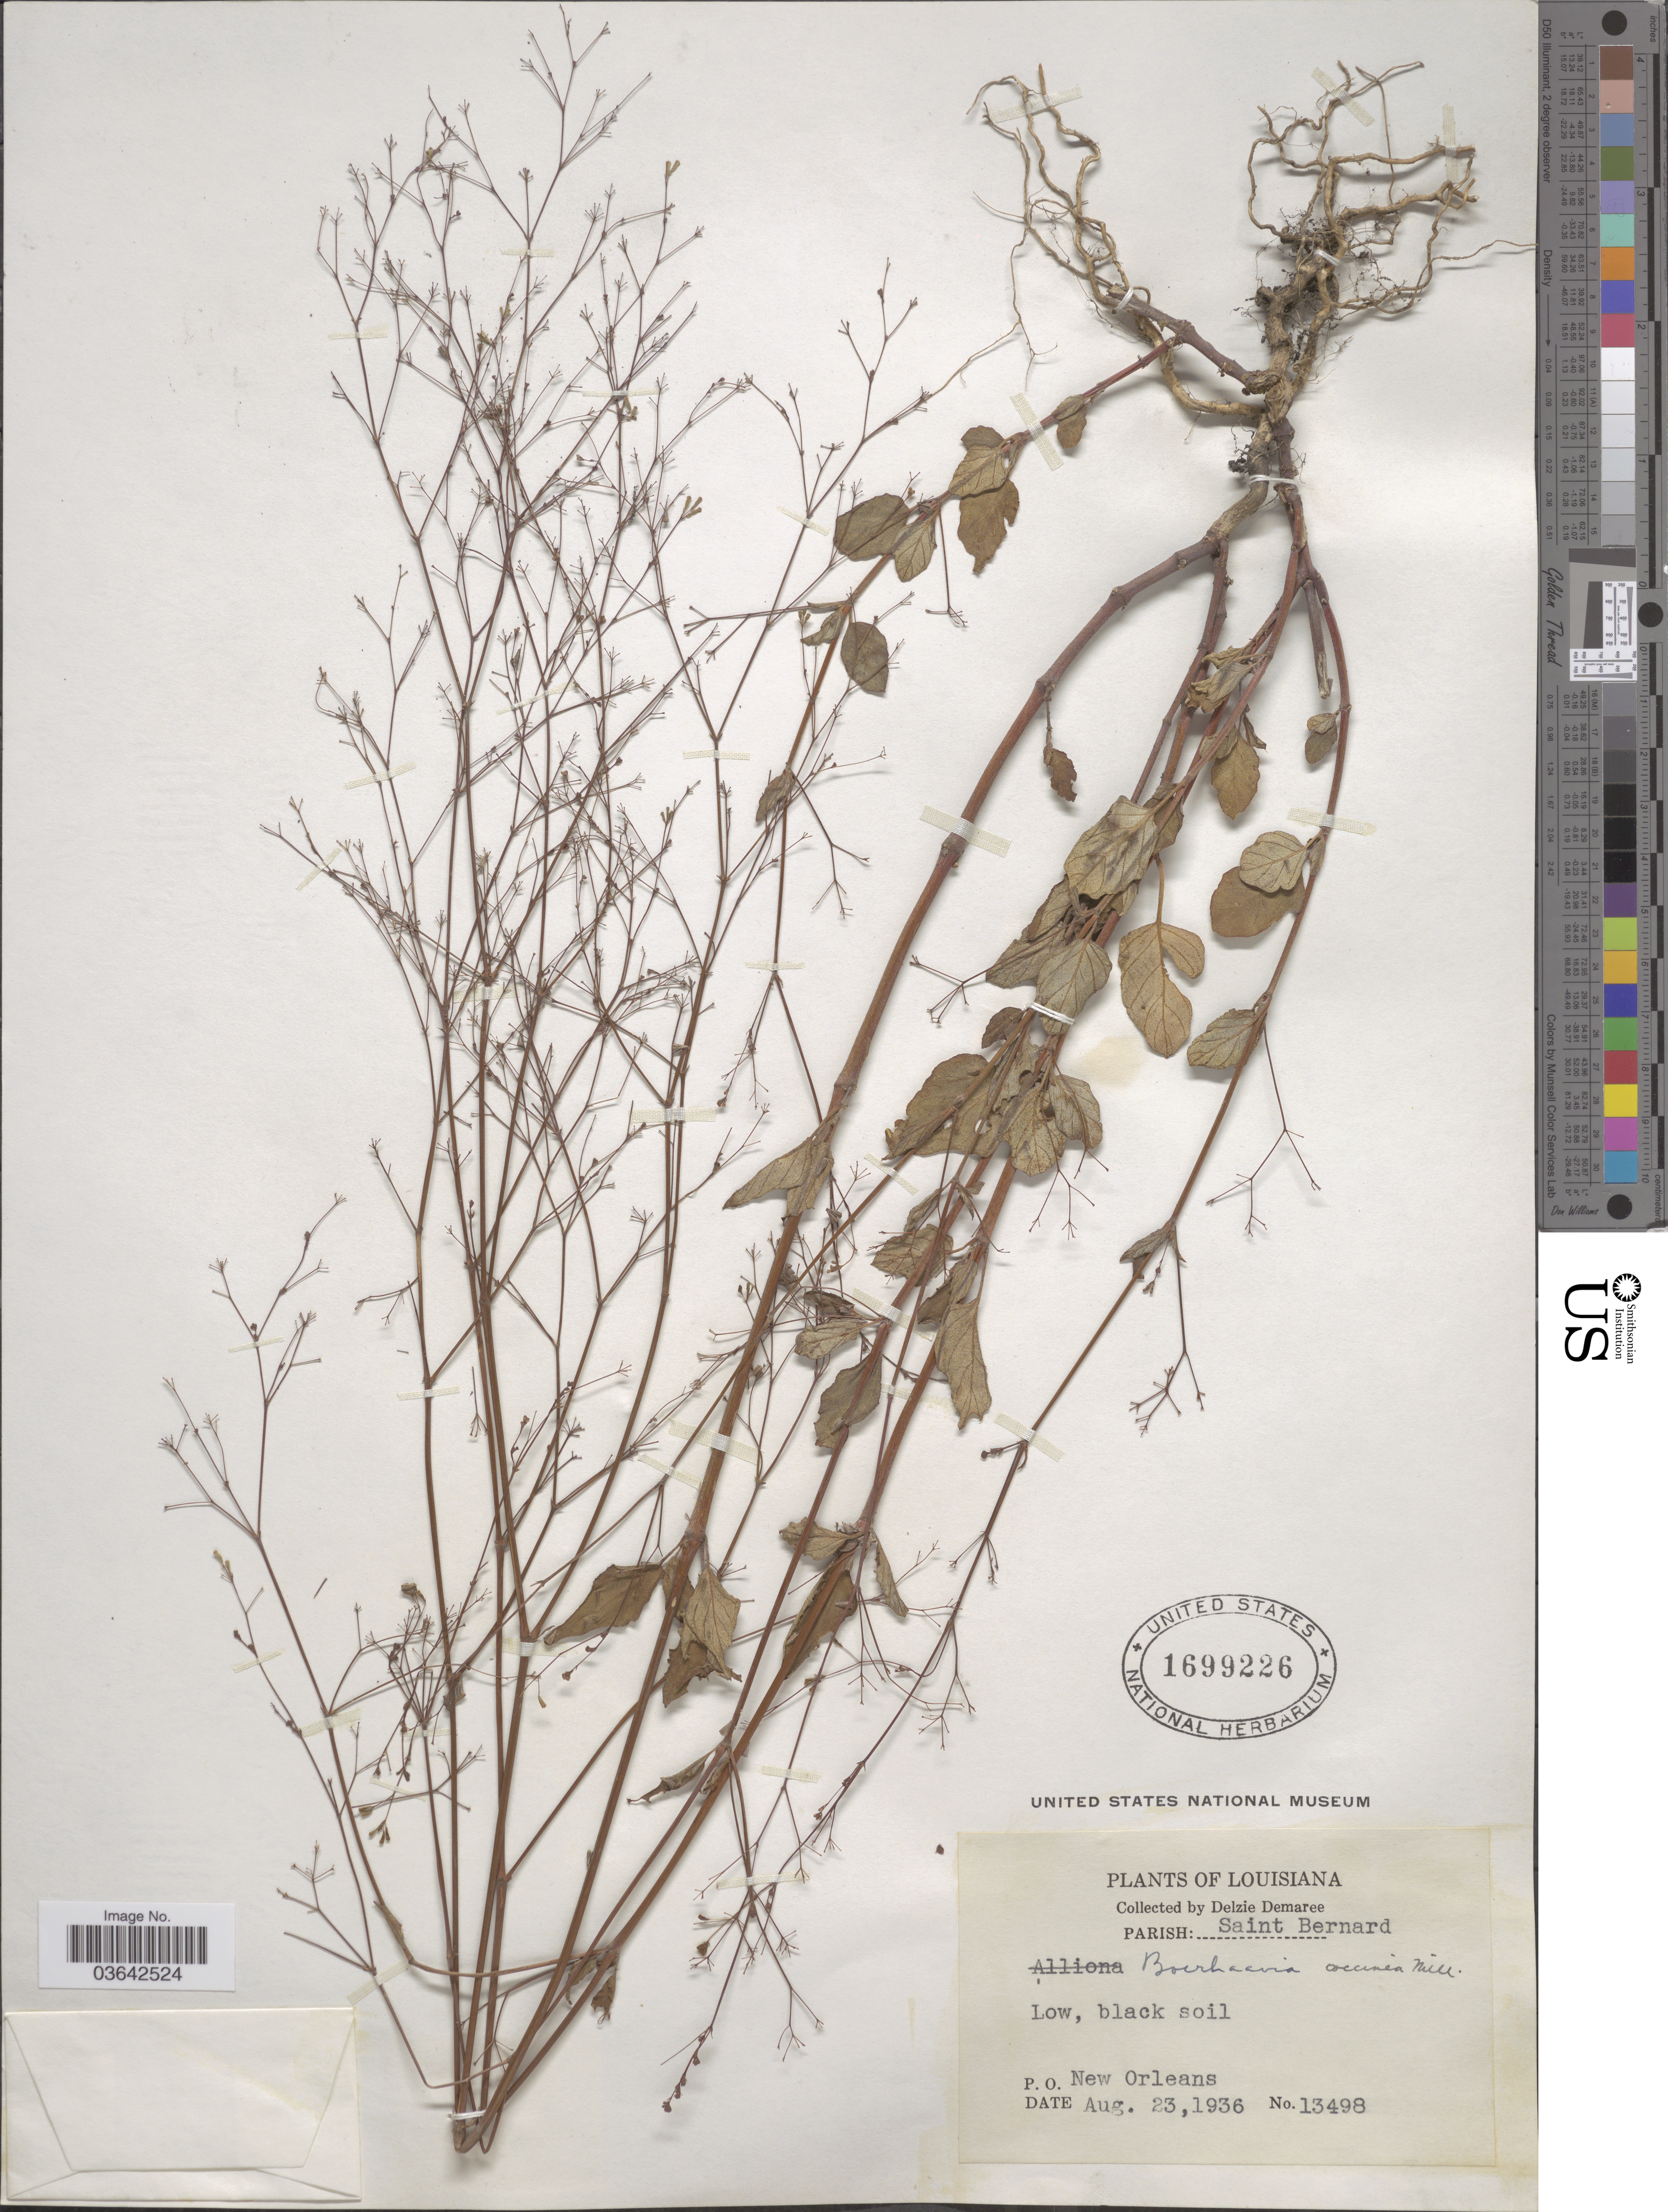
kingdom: Plantae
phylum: Tracheophyta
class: Magnoliopsida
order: Caryophyllales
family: Nyctaginaceae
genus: Boerhavia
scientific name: Boerhavia coccinea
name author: Mill.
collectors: D. Demaree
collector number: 13498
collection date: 1936-08-23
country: United States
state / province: Louisiana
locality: Parish: Saint Bernard. P. O. New Orleans.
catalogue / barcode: US 1699226